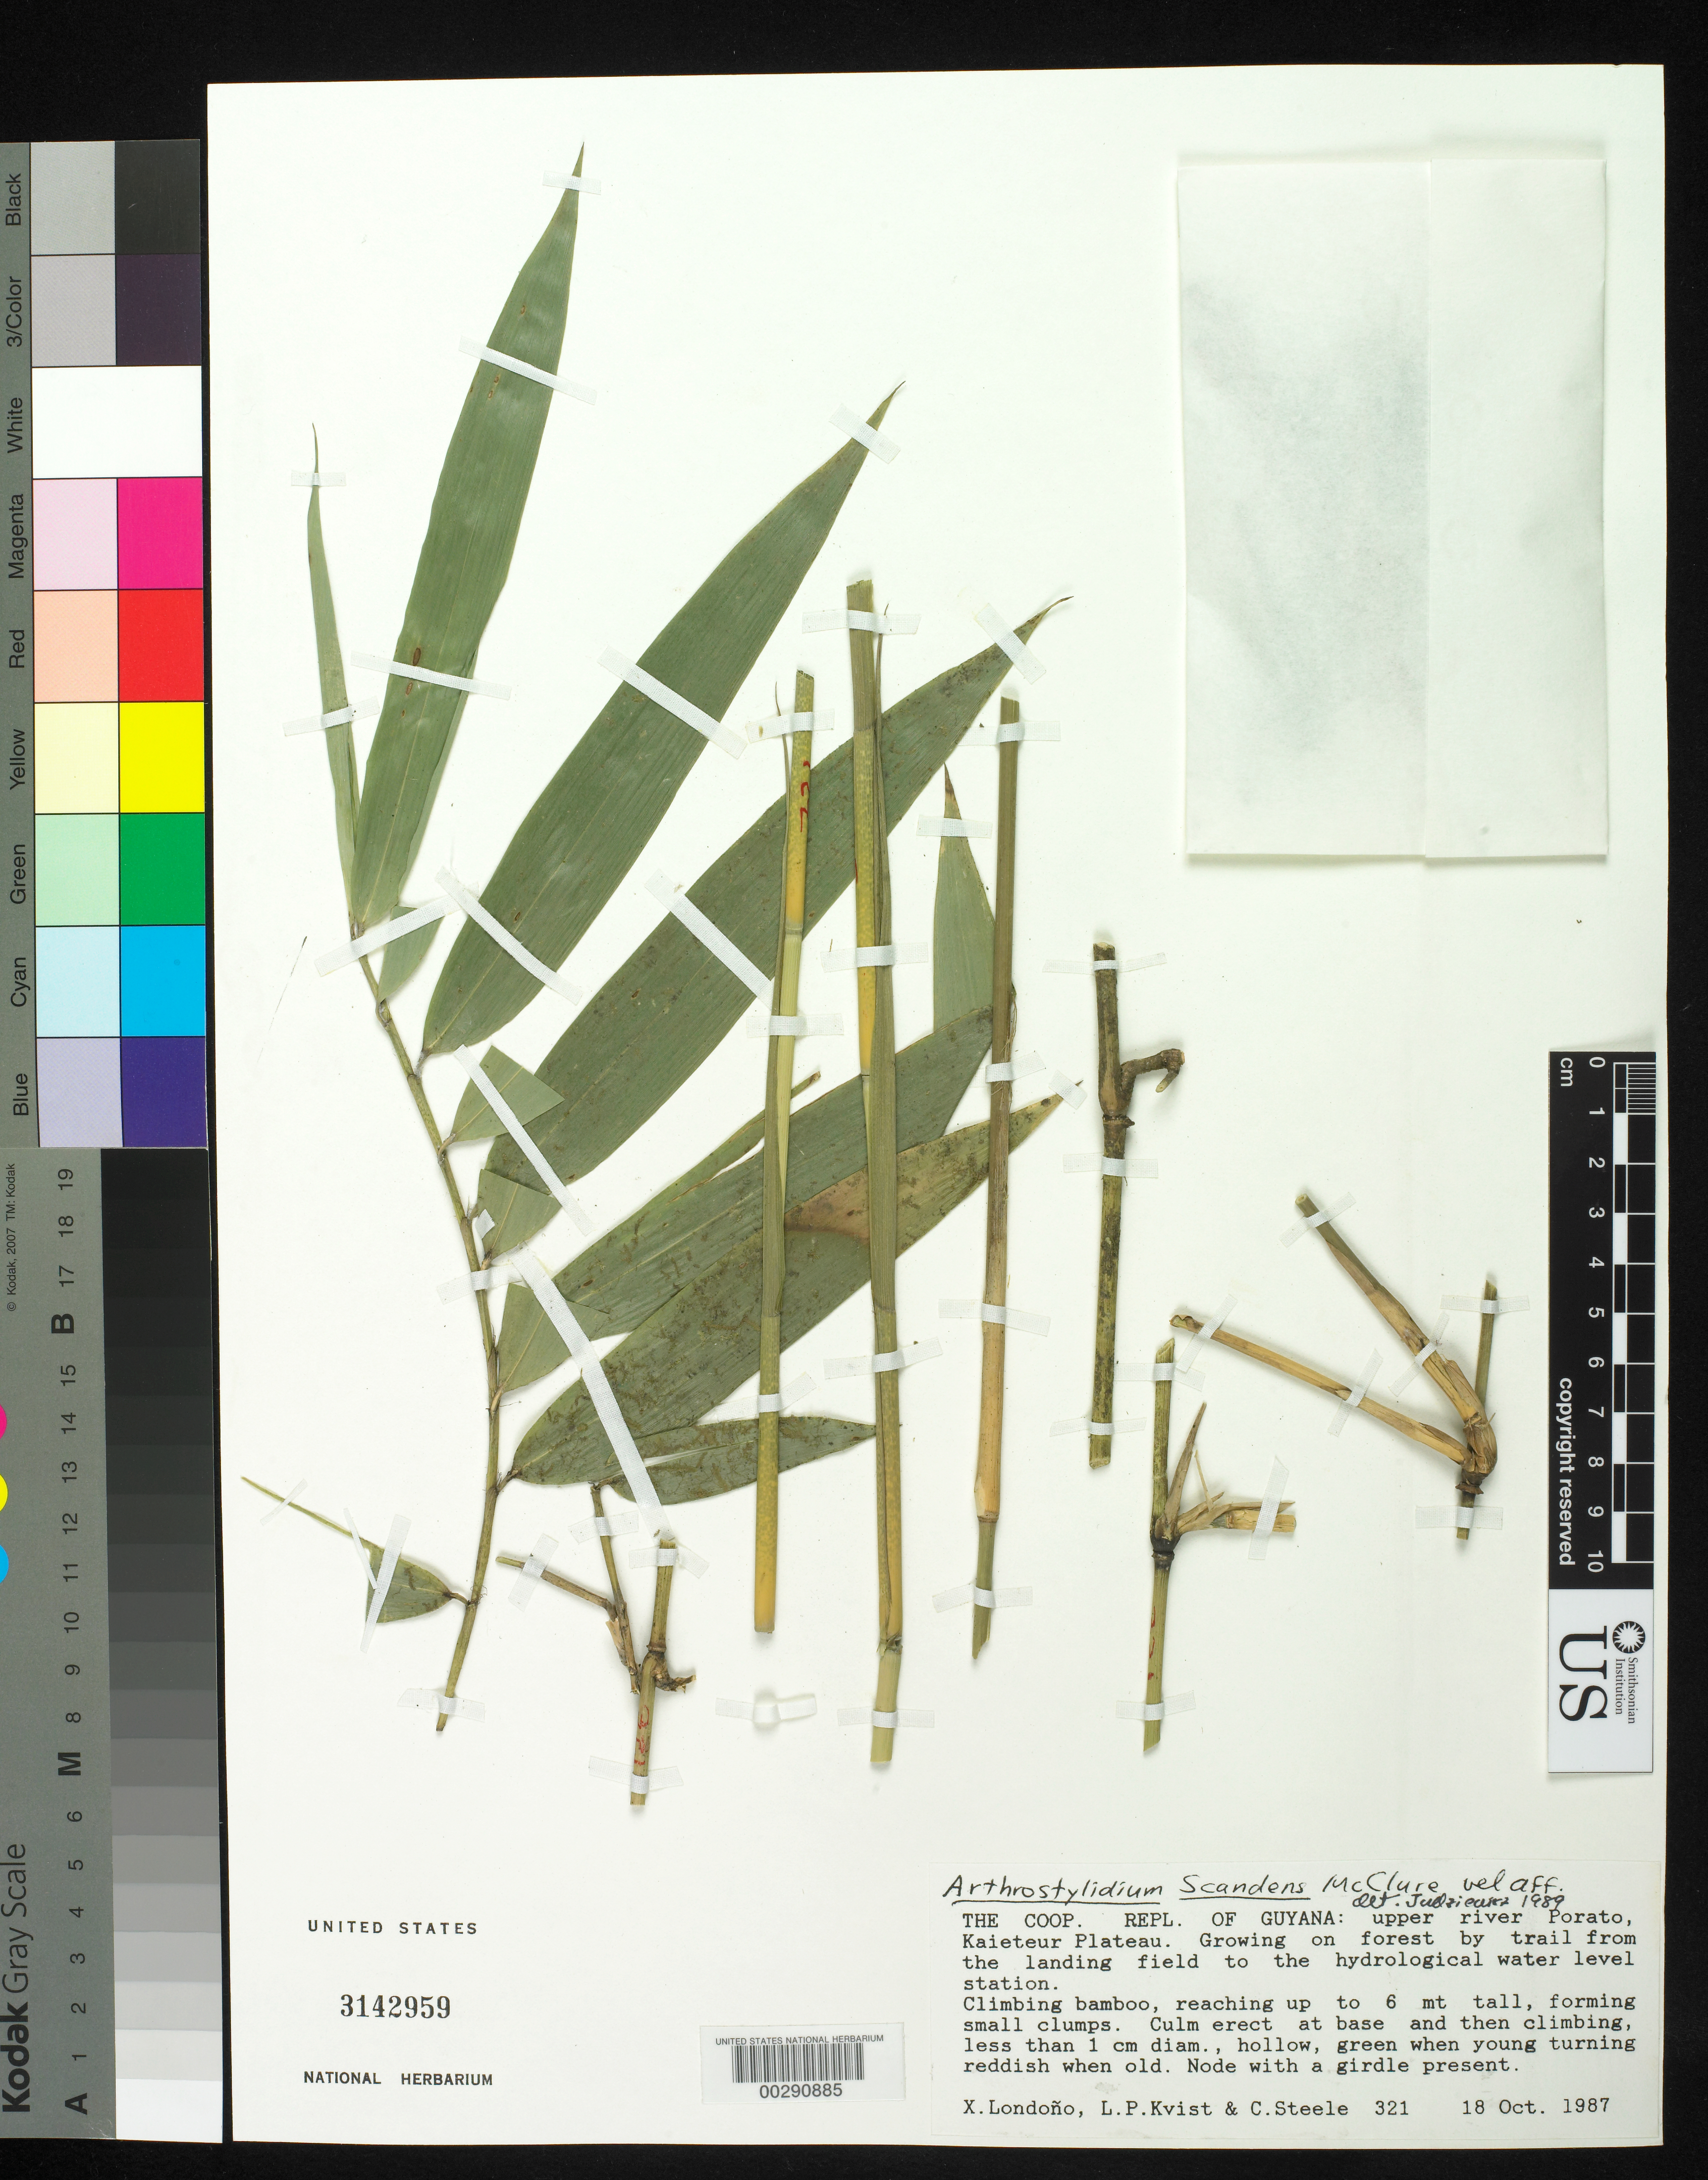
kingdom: Plantae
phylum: Tracheophyta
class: Liliopsida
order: Poales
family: Poaceae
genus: Arthrostylidium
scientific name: Arthrostylidium scandens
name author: McClure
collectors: X. Londoño, L. P. Kvist & O. C. Steele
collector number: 321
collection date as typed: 18 Oct 1987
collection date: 1987-10-18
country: Guyana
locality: Upper river porato, kaieteur plateau; on trail from landing field to the hydrological water level station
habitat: Forest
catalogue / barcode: US 3142959